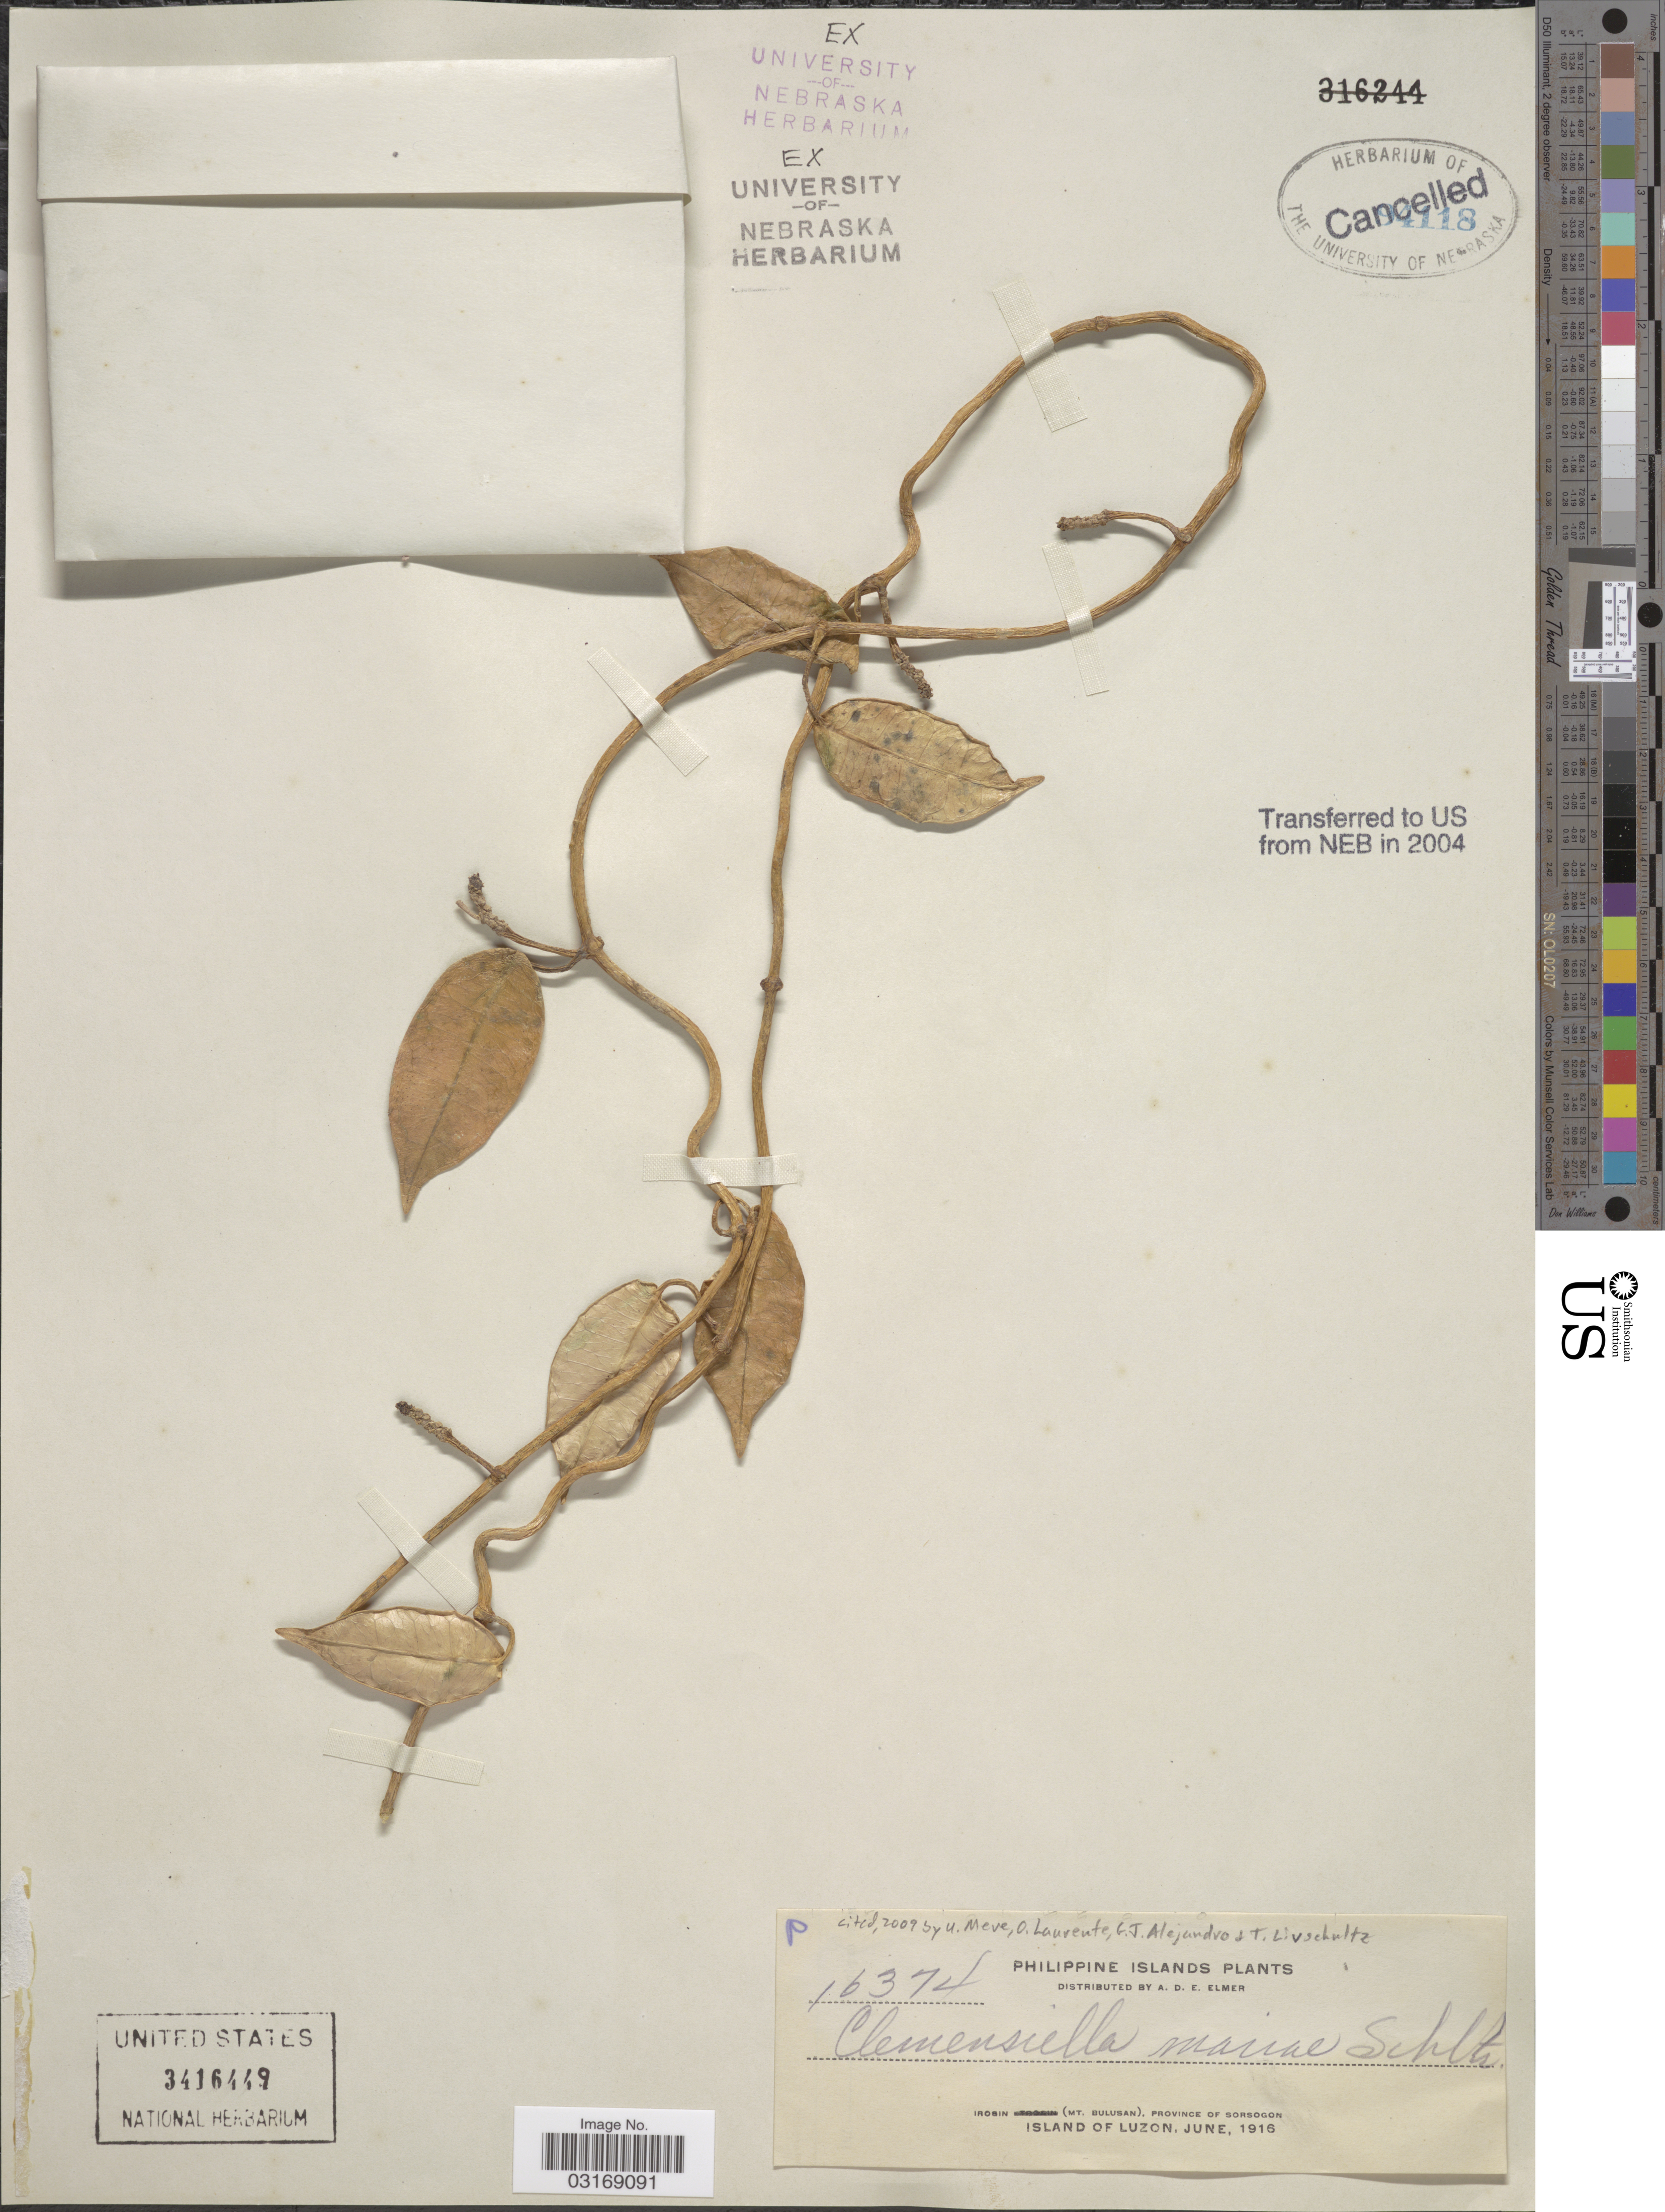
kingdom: Plantae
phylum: Tracheophyta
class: Magnoliopsida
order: Gentianales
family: Apocynaceae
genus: Clemensiella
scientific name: Clemensiella mariae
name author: Schltr.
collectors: A. D. E. Elmer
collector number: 16374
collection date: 1916-06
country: Philippines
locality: Philippine Islands. Irosin (Mt. Bulusan), Province of Sorsogon. Island of Luzon.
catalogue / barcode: US 3416449